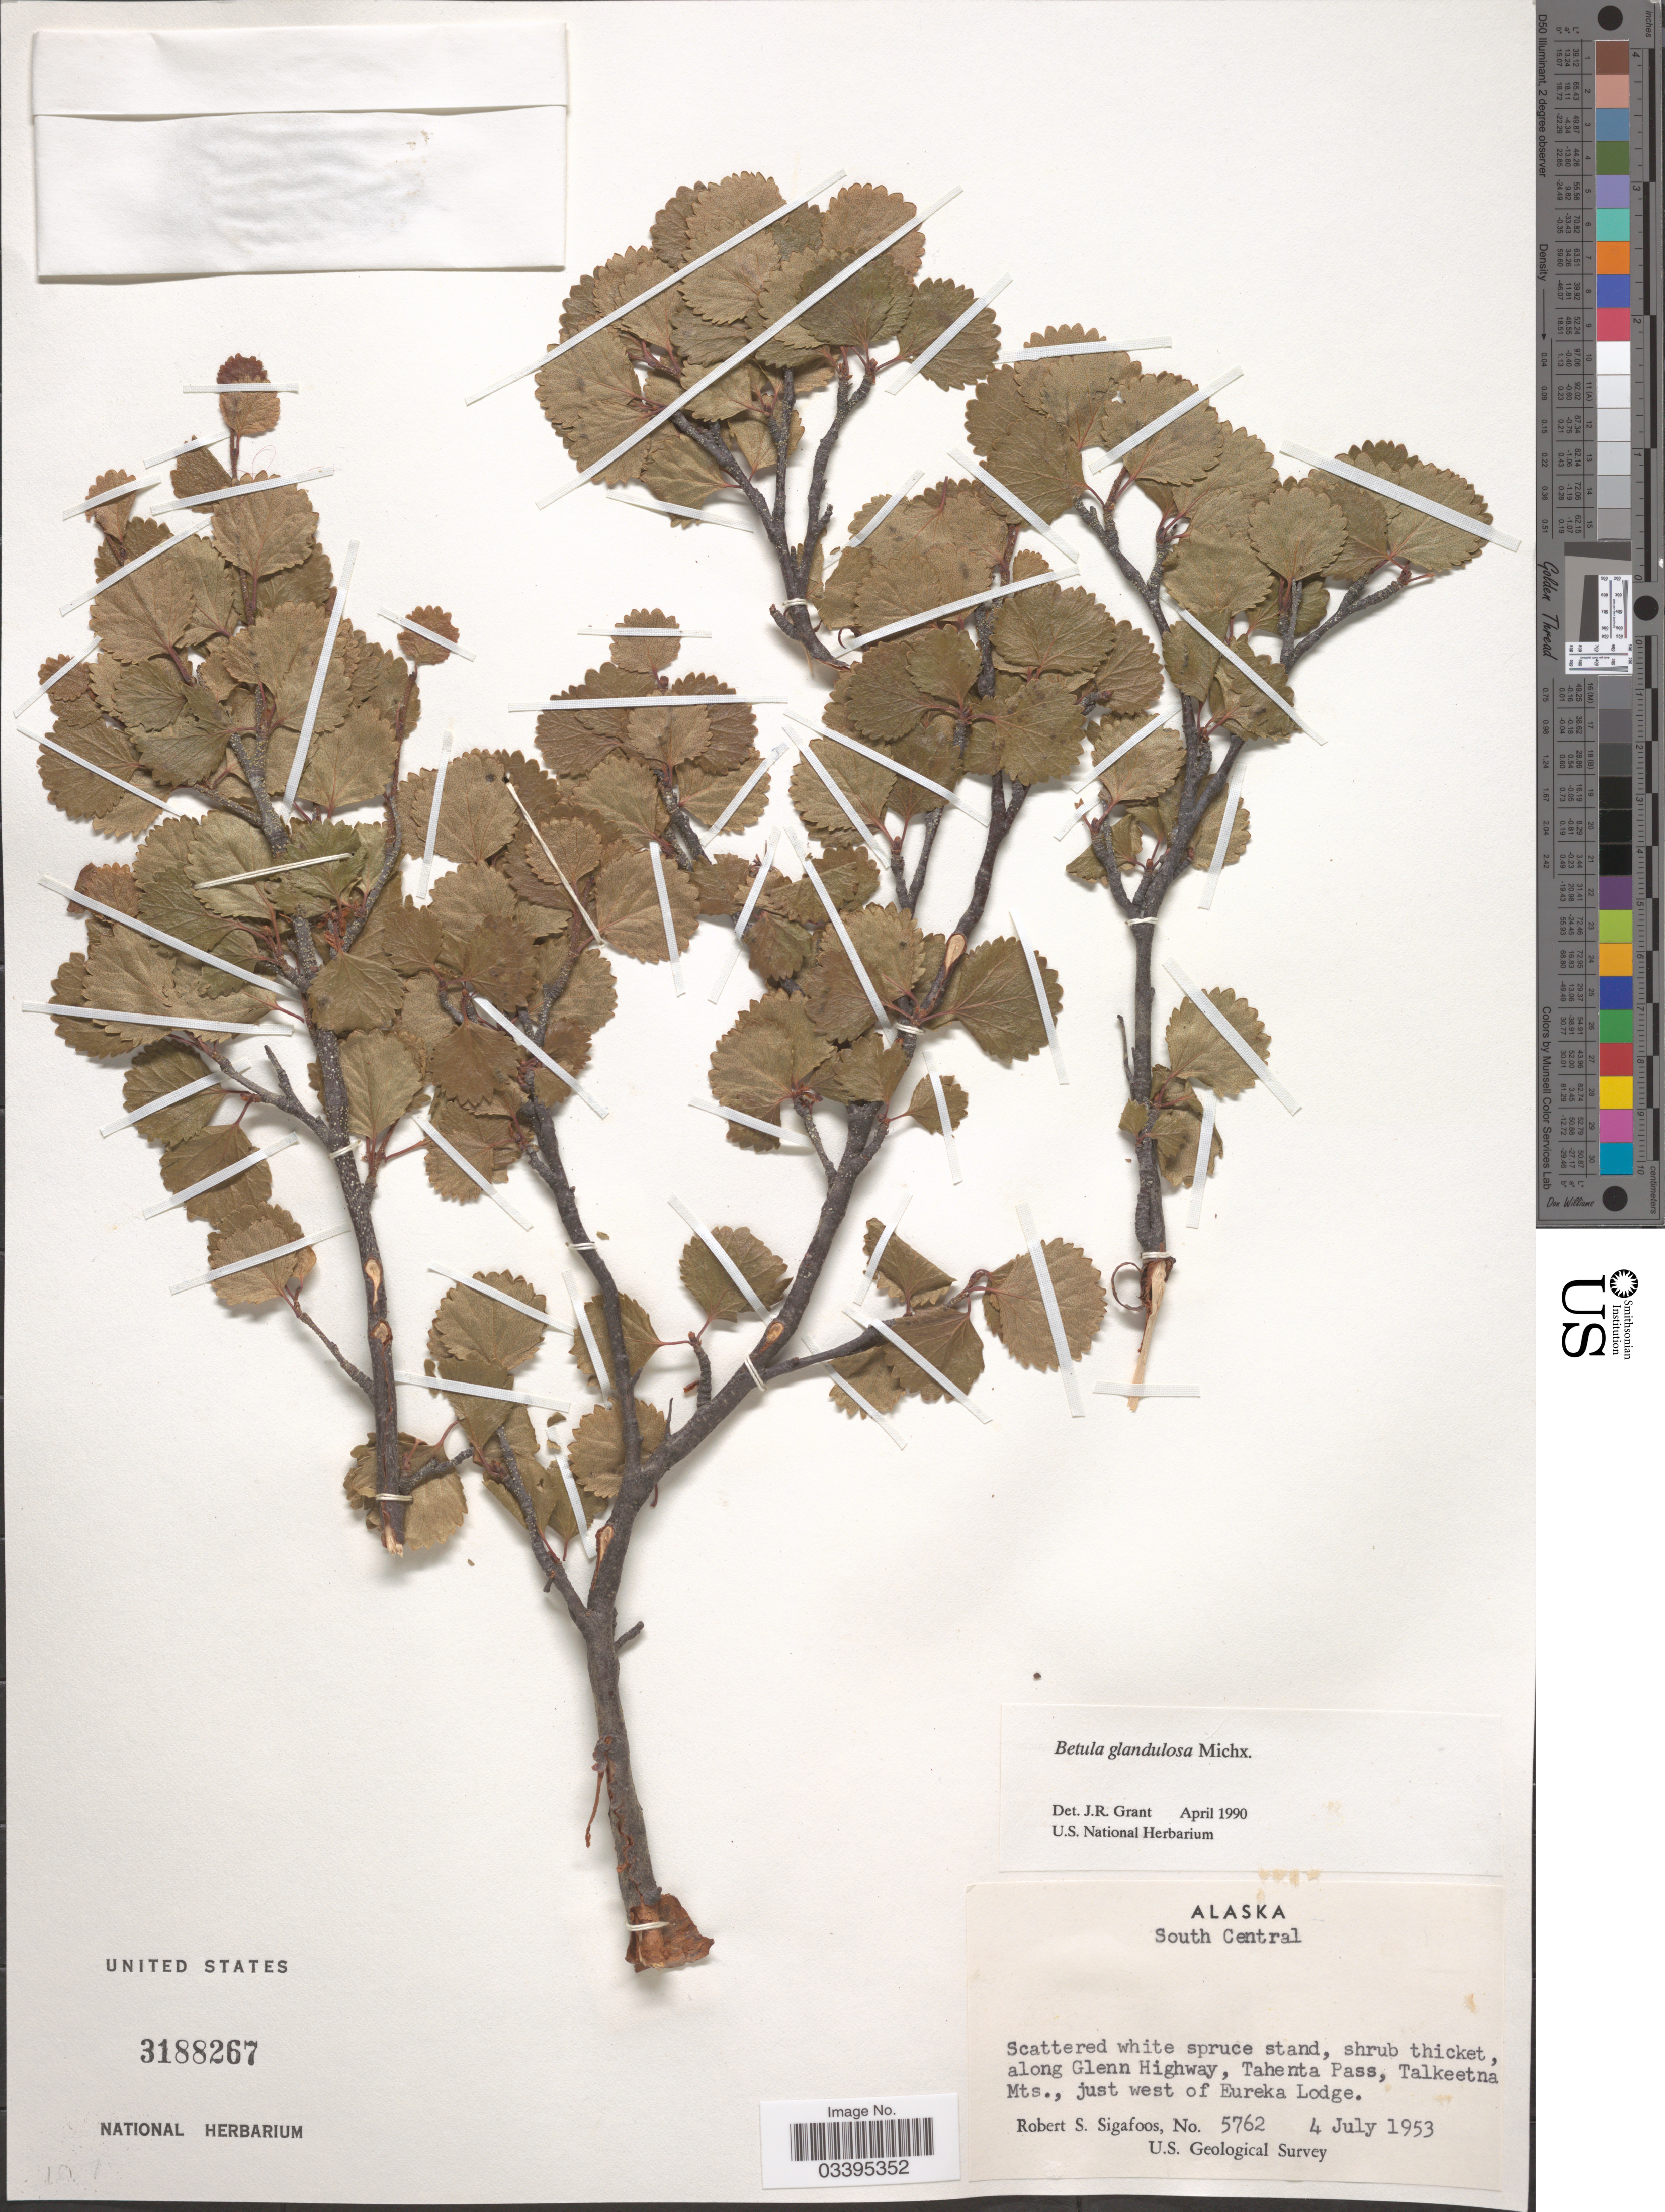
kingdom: Plantae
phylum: Tracheophyta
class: Magnoliopsida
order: Fagales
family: Betulaceae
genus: Betula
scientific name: Betula glandulosa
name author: Michx.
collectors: R. Sigafoos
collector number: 5762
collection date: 1953-07-04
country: United States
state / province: Alaska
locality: South Central. Along Glenn Highway, Tahenta Pass, Talkeetna Mts., just west of Eureka Lodge.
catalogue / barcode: US 3188267